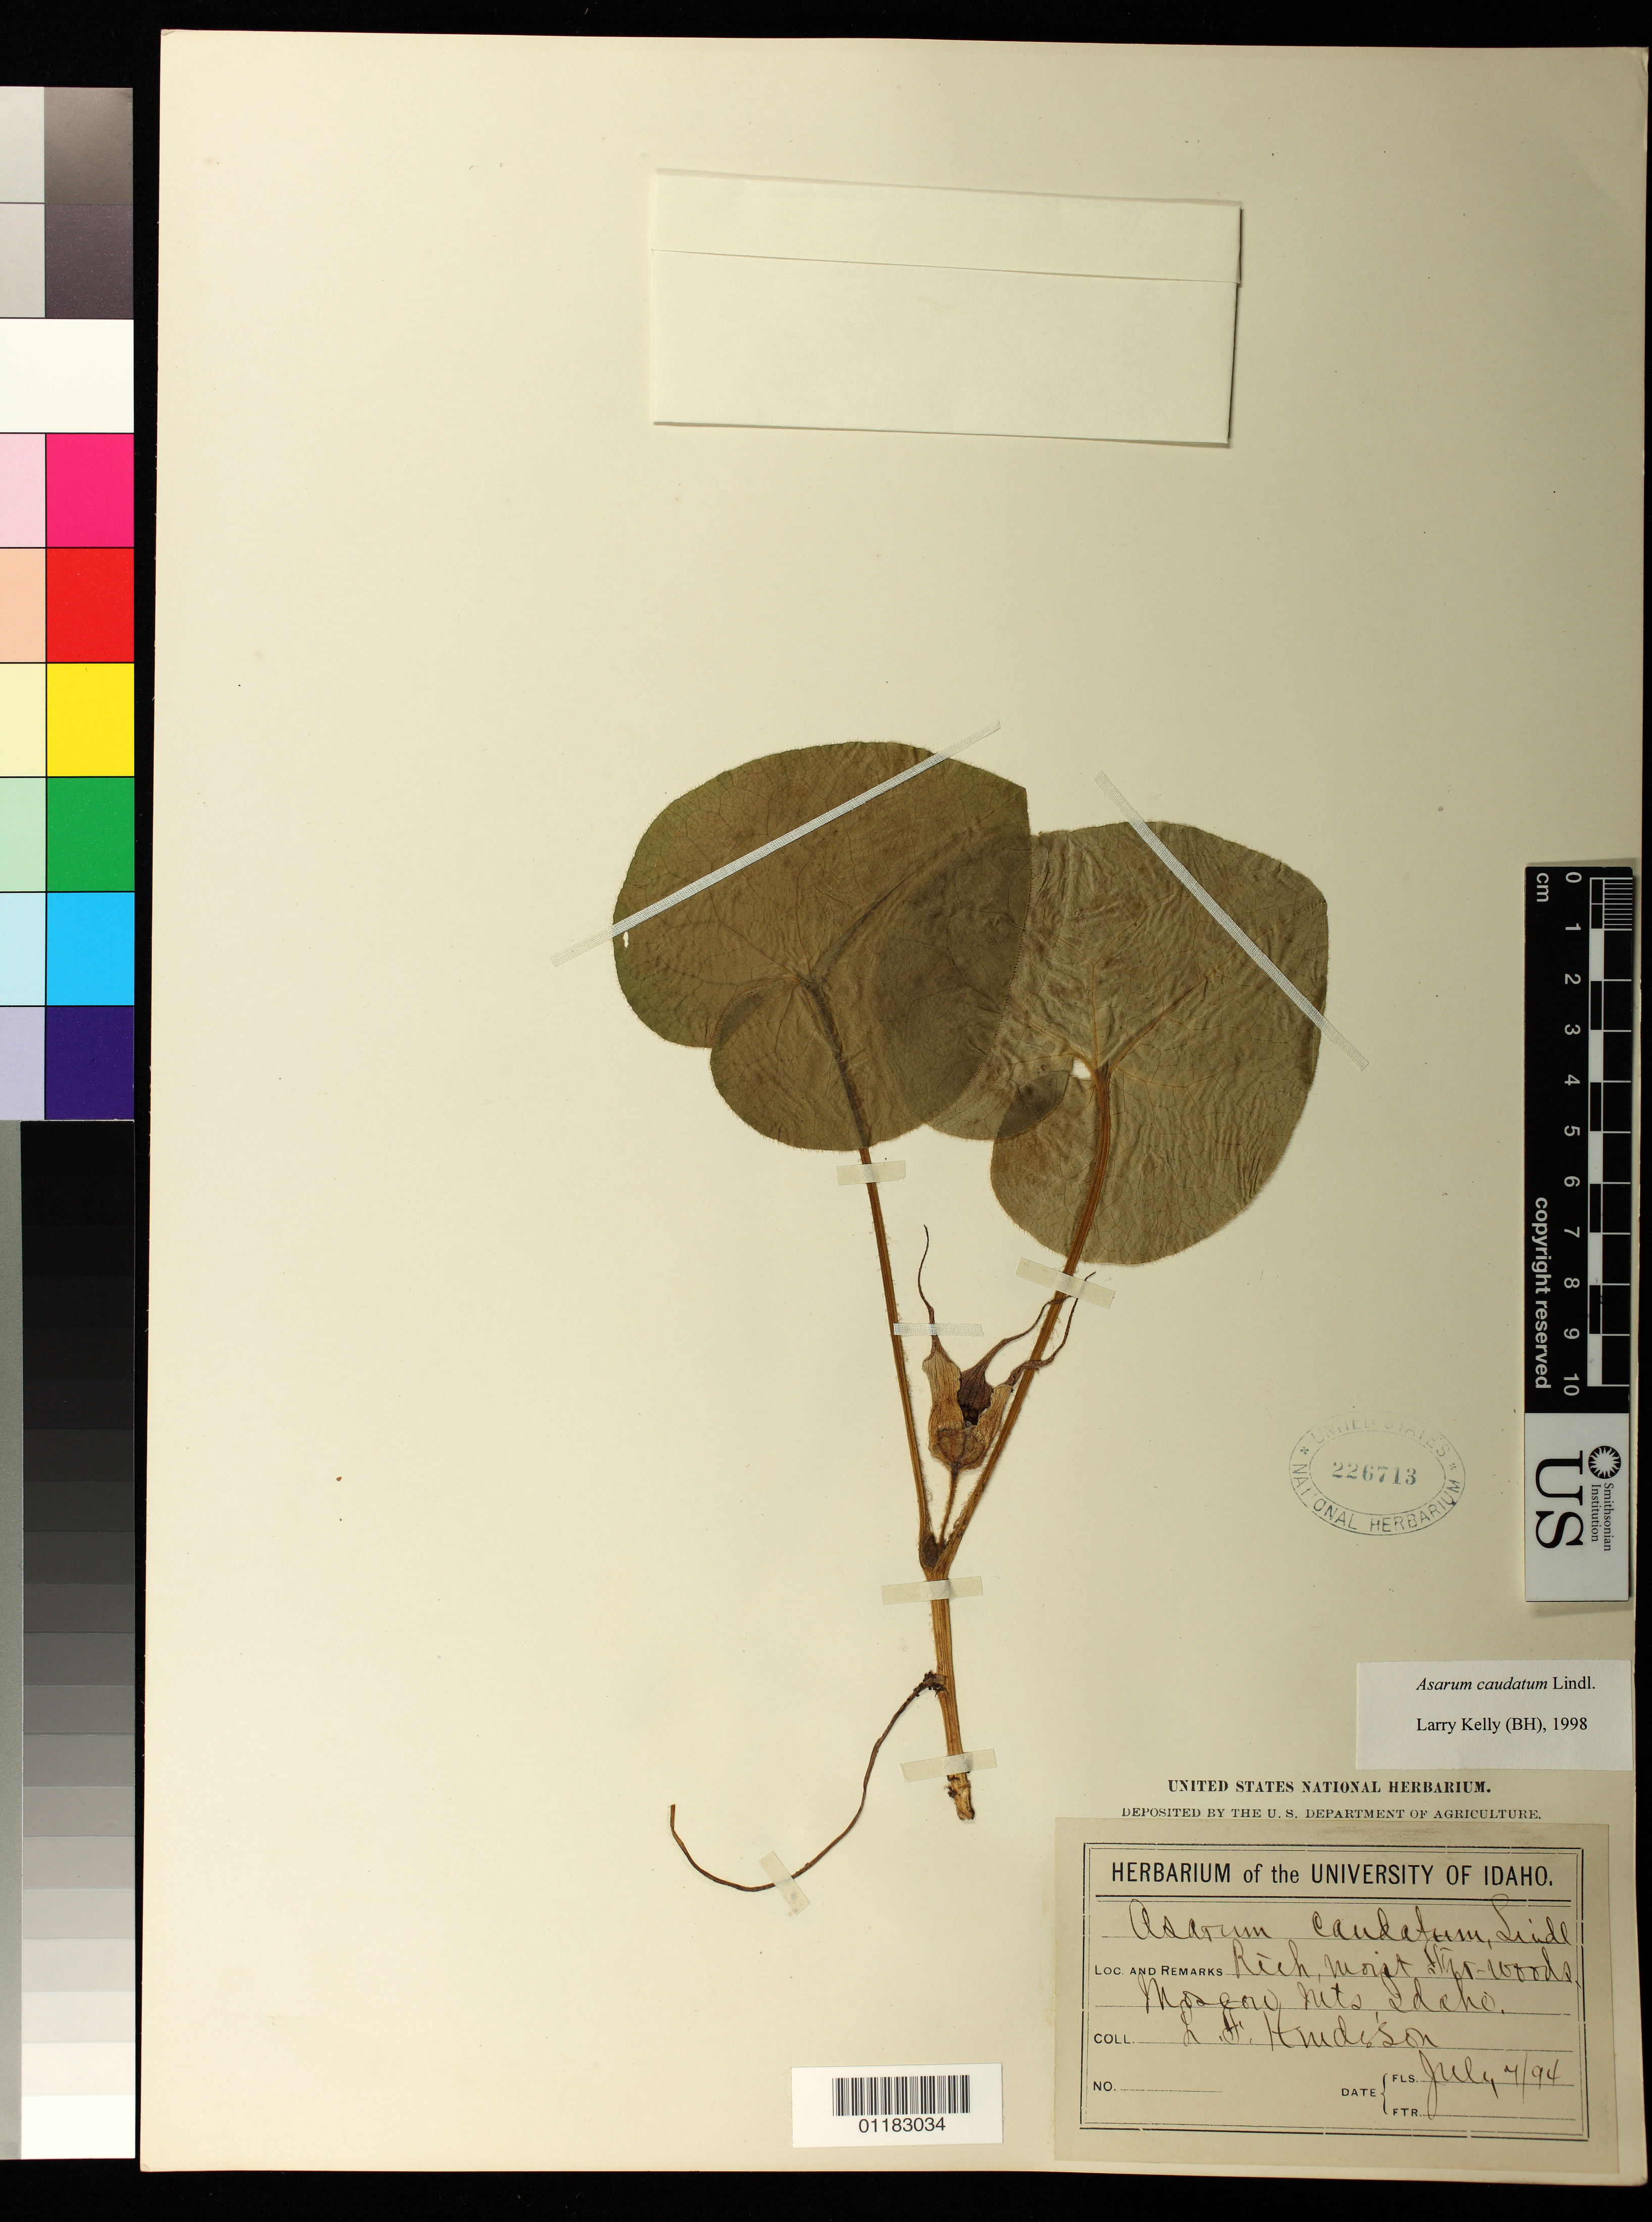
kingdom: Plantae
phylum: Tracheophyta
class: Magnoliopsida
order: Piperales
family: Aristolochiaceae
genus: Asarum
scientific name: Asarum caudatum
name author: Lindl.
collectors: L. F. Henderson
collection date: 1894-07-04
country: United States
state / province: Idaho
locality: Moscow Mts.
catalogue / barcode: US 226713